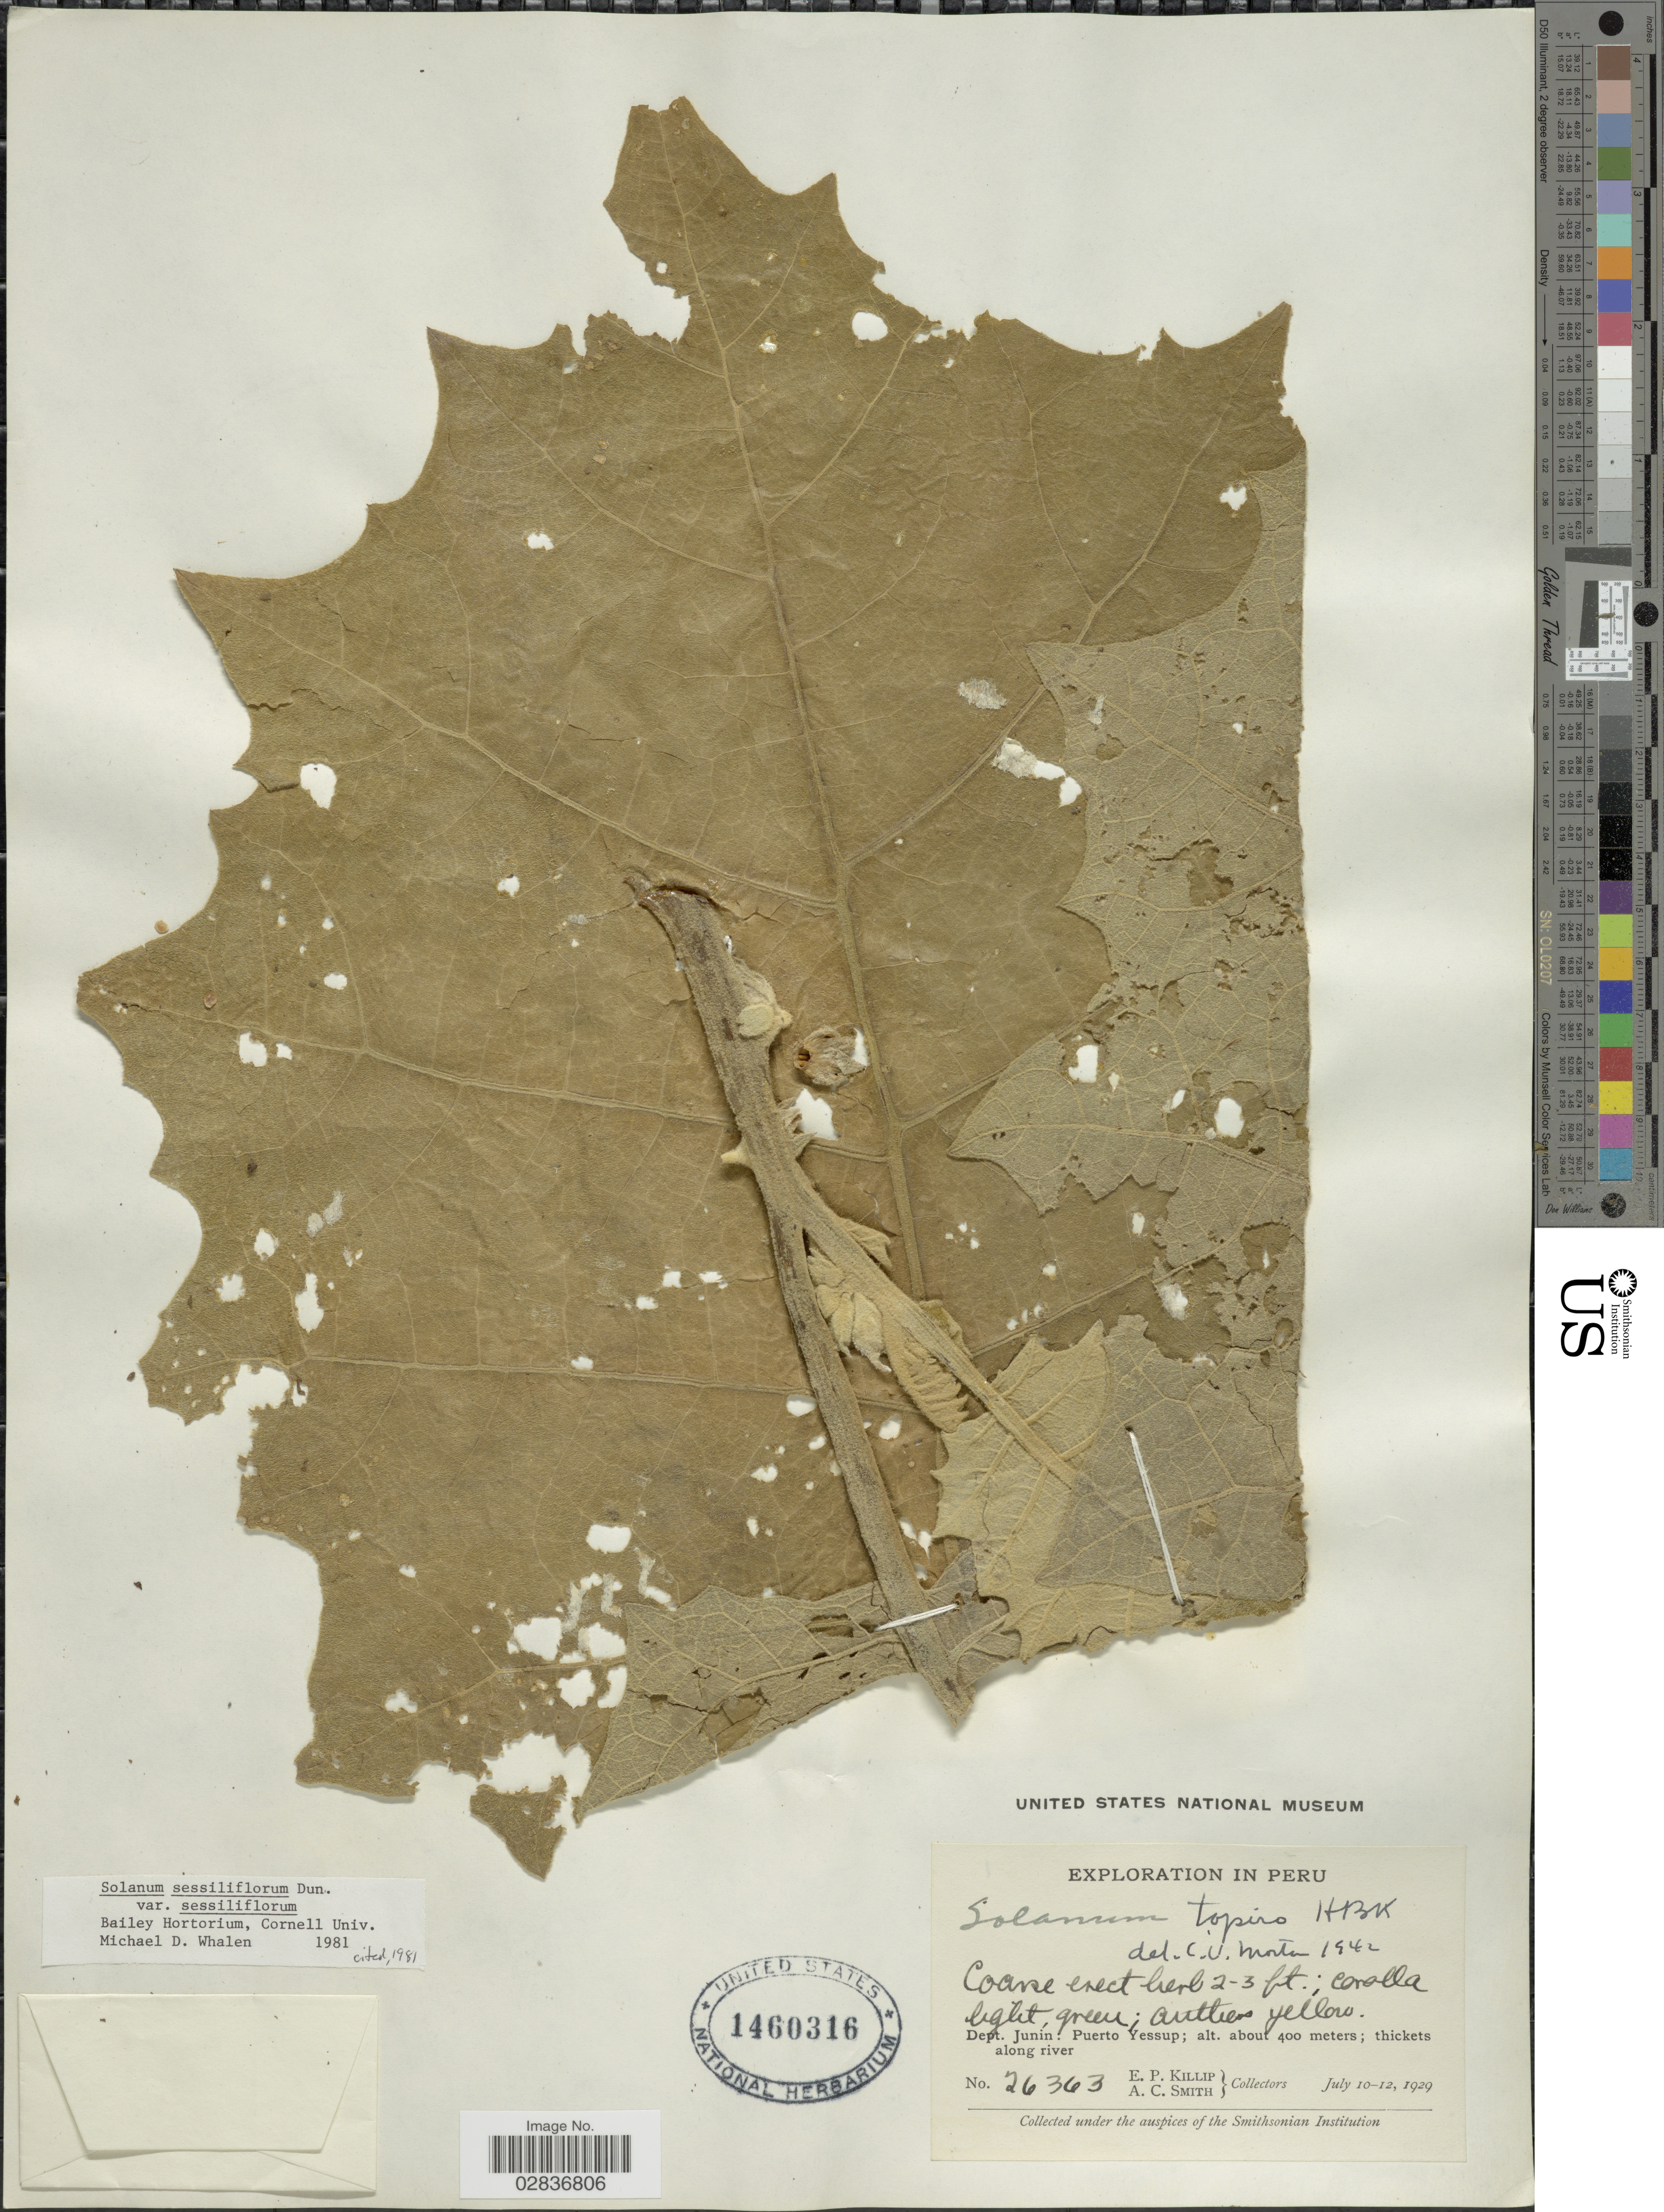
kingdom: Plantae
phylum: Tracheophyta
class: Magnoliopsida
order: Solanales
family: Solanaceae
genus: Solanum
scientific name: Solanum sessiliflorum var. sessiliflorum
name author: Dunal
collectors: E. P. Killip & A. C. Smith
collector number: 26363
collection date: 1929-07-10/1929-07-12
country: Peru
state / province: Junín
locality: Dept. Junín: Puerto Yessup.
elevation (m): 400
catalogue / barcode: US 1460316